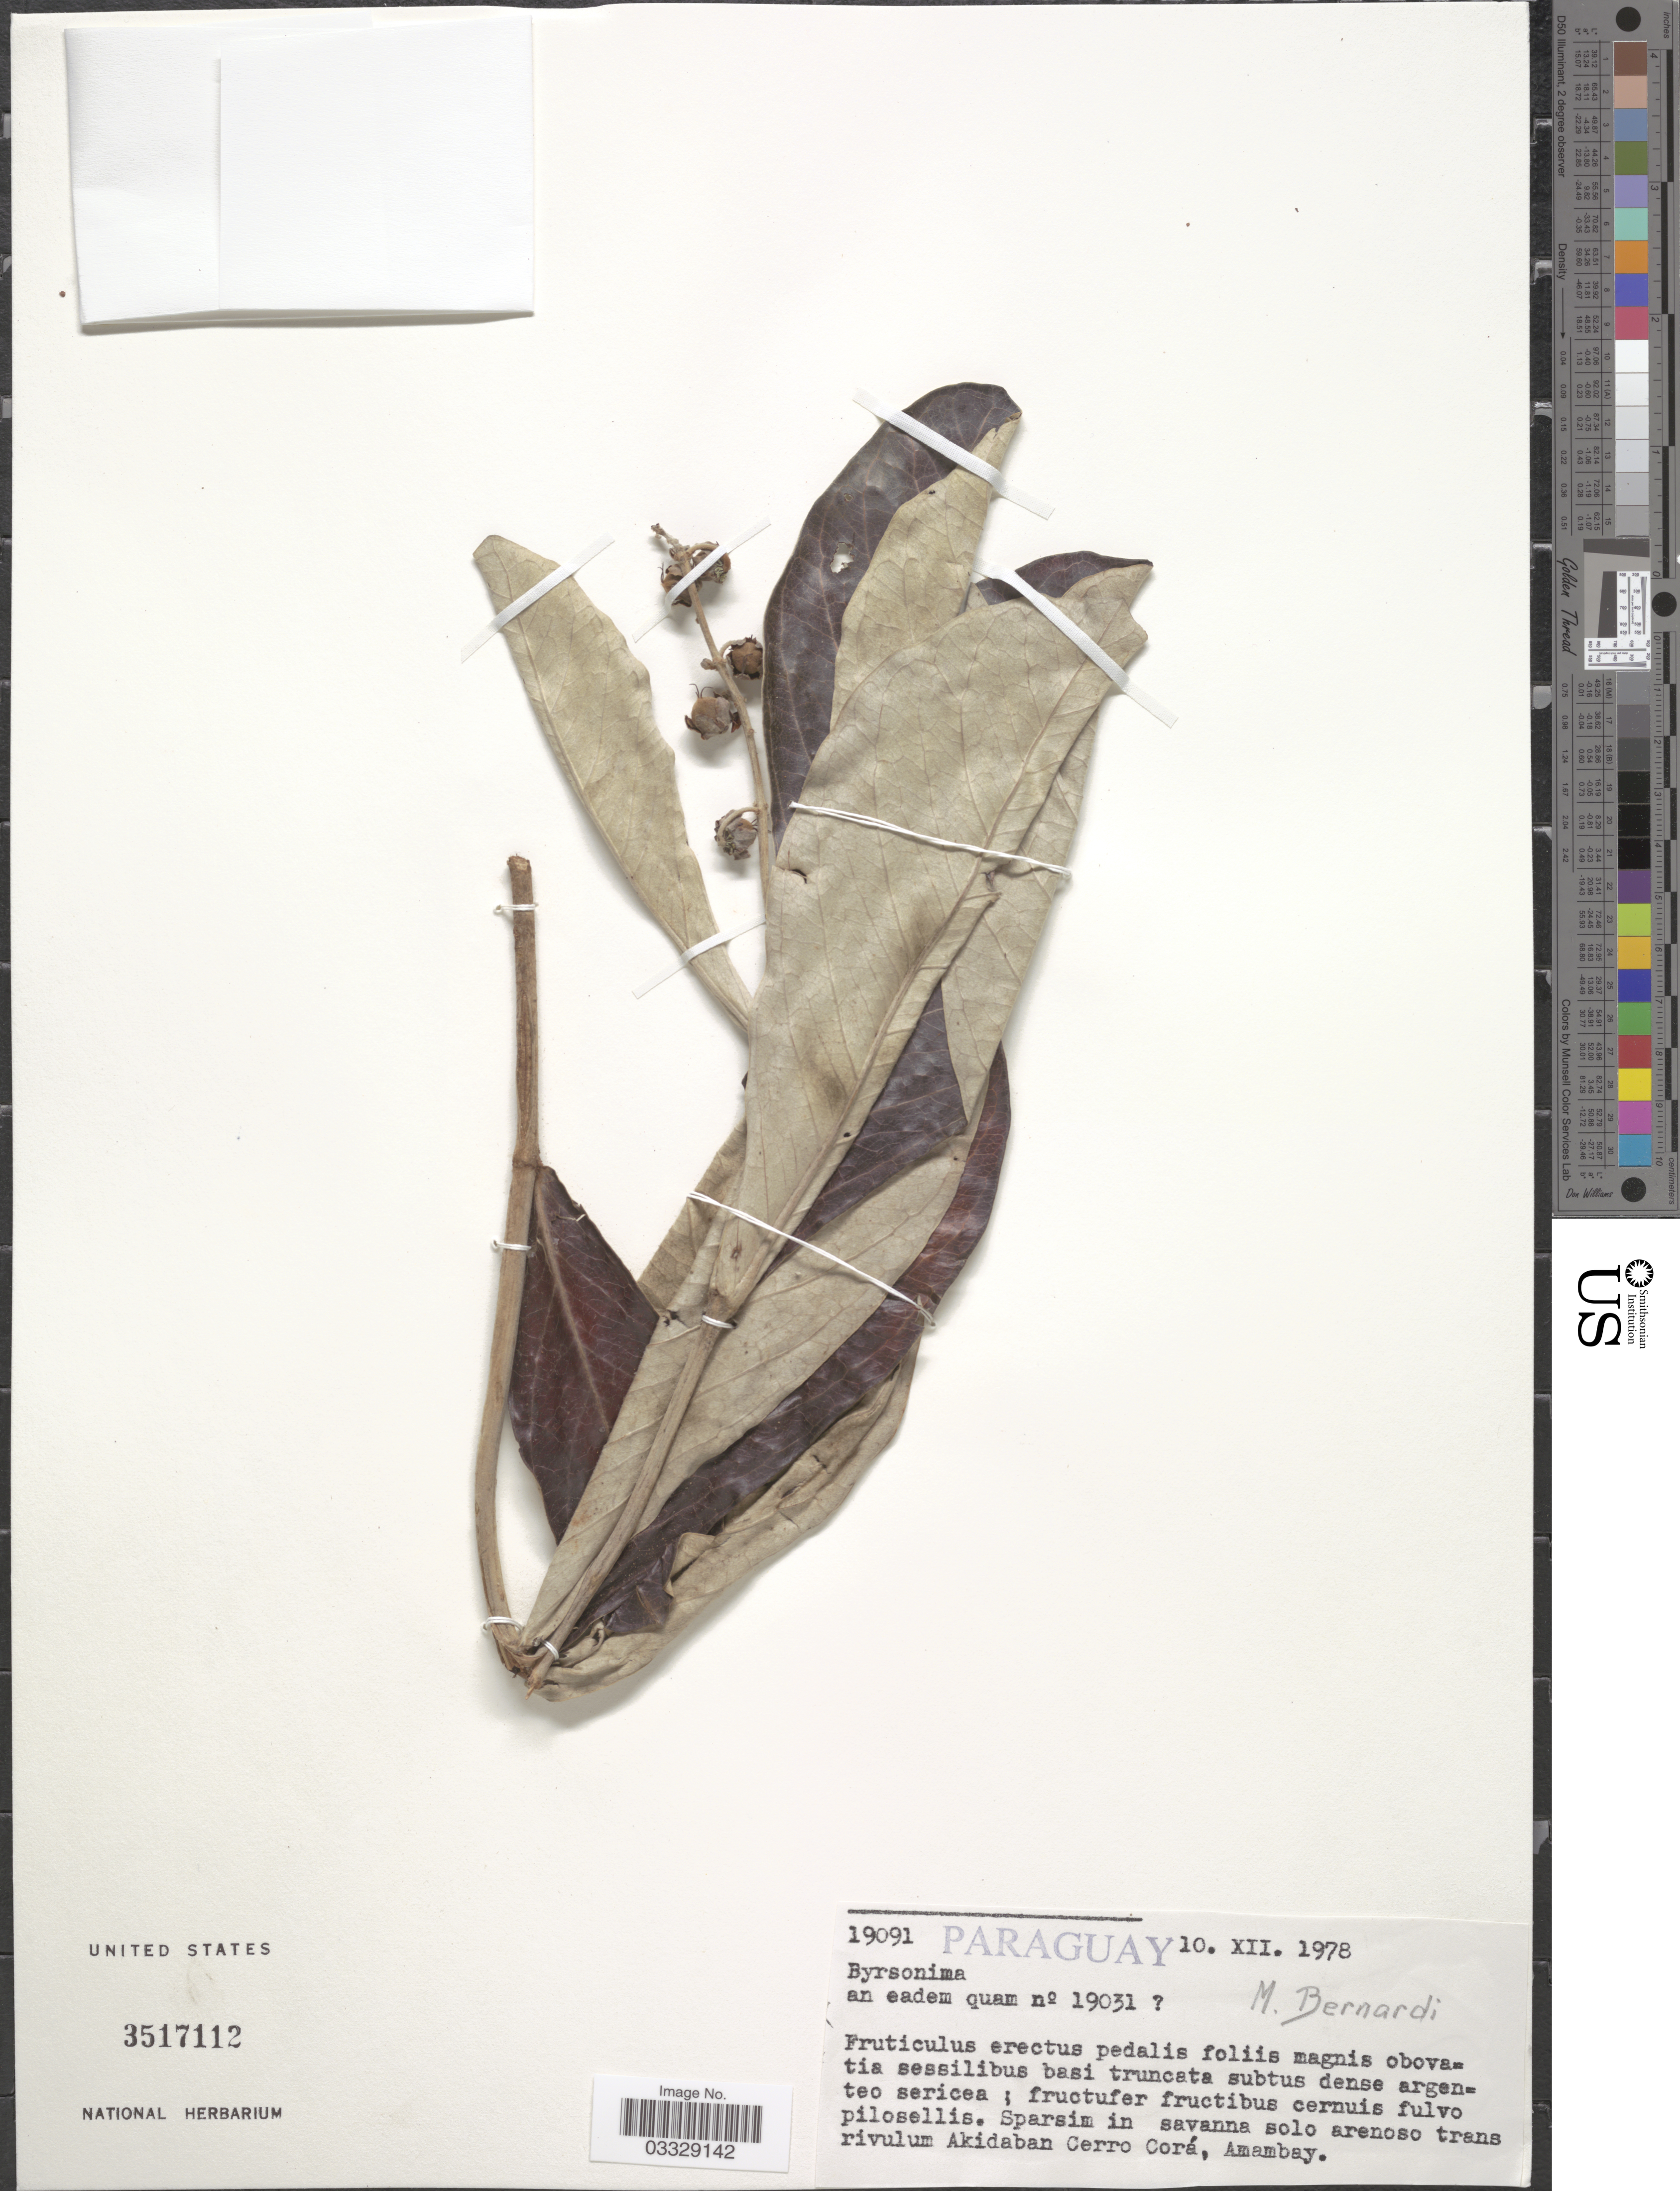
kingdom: Plantae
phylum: Tracheophyta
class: Magnoliopsida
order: Malpighiales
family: Malpighiaceae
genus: Byrsonima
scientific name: Byrsonima sp.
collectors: M. Bernardi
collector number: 19091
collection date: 1978-12-10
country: Paraguay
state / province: Amambay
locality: Sparsim in savanna solo arenoso trans rivulum Akidaban Cerro Corá.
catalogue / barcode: US 3517112